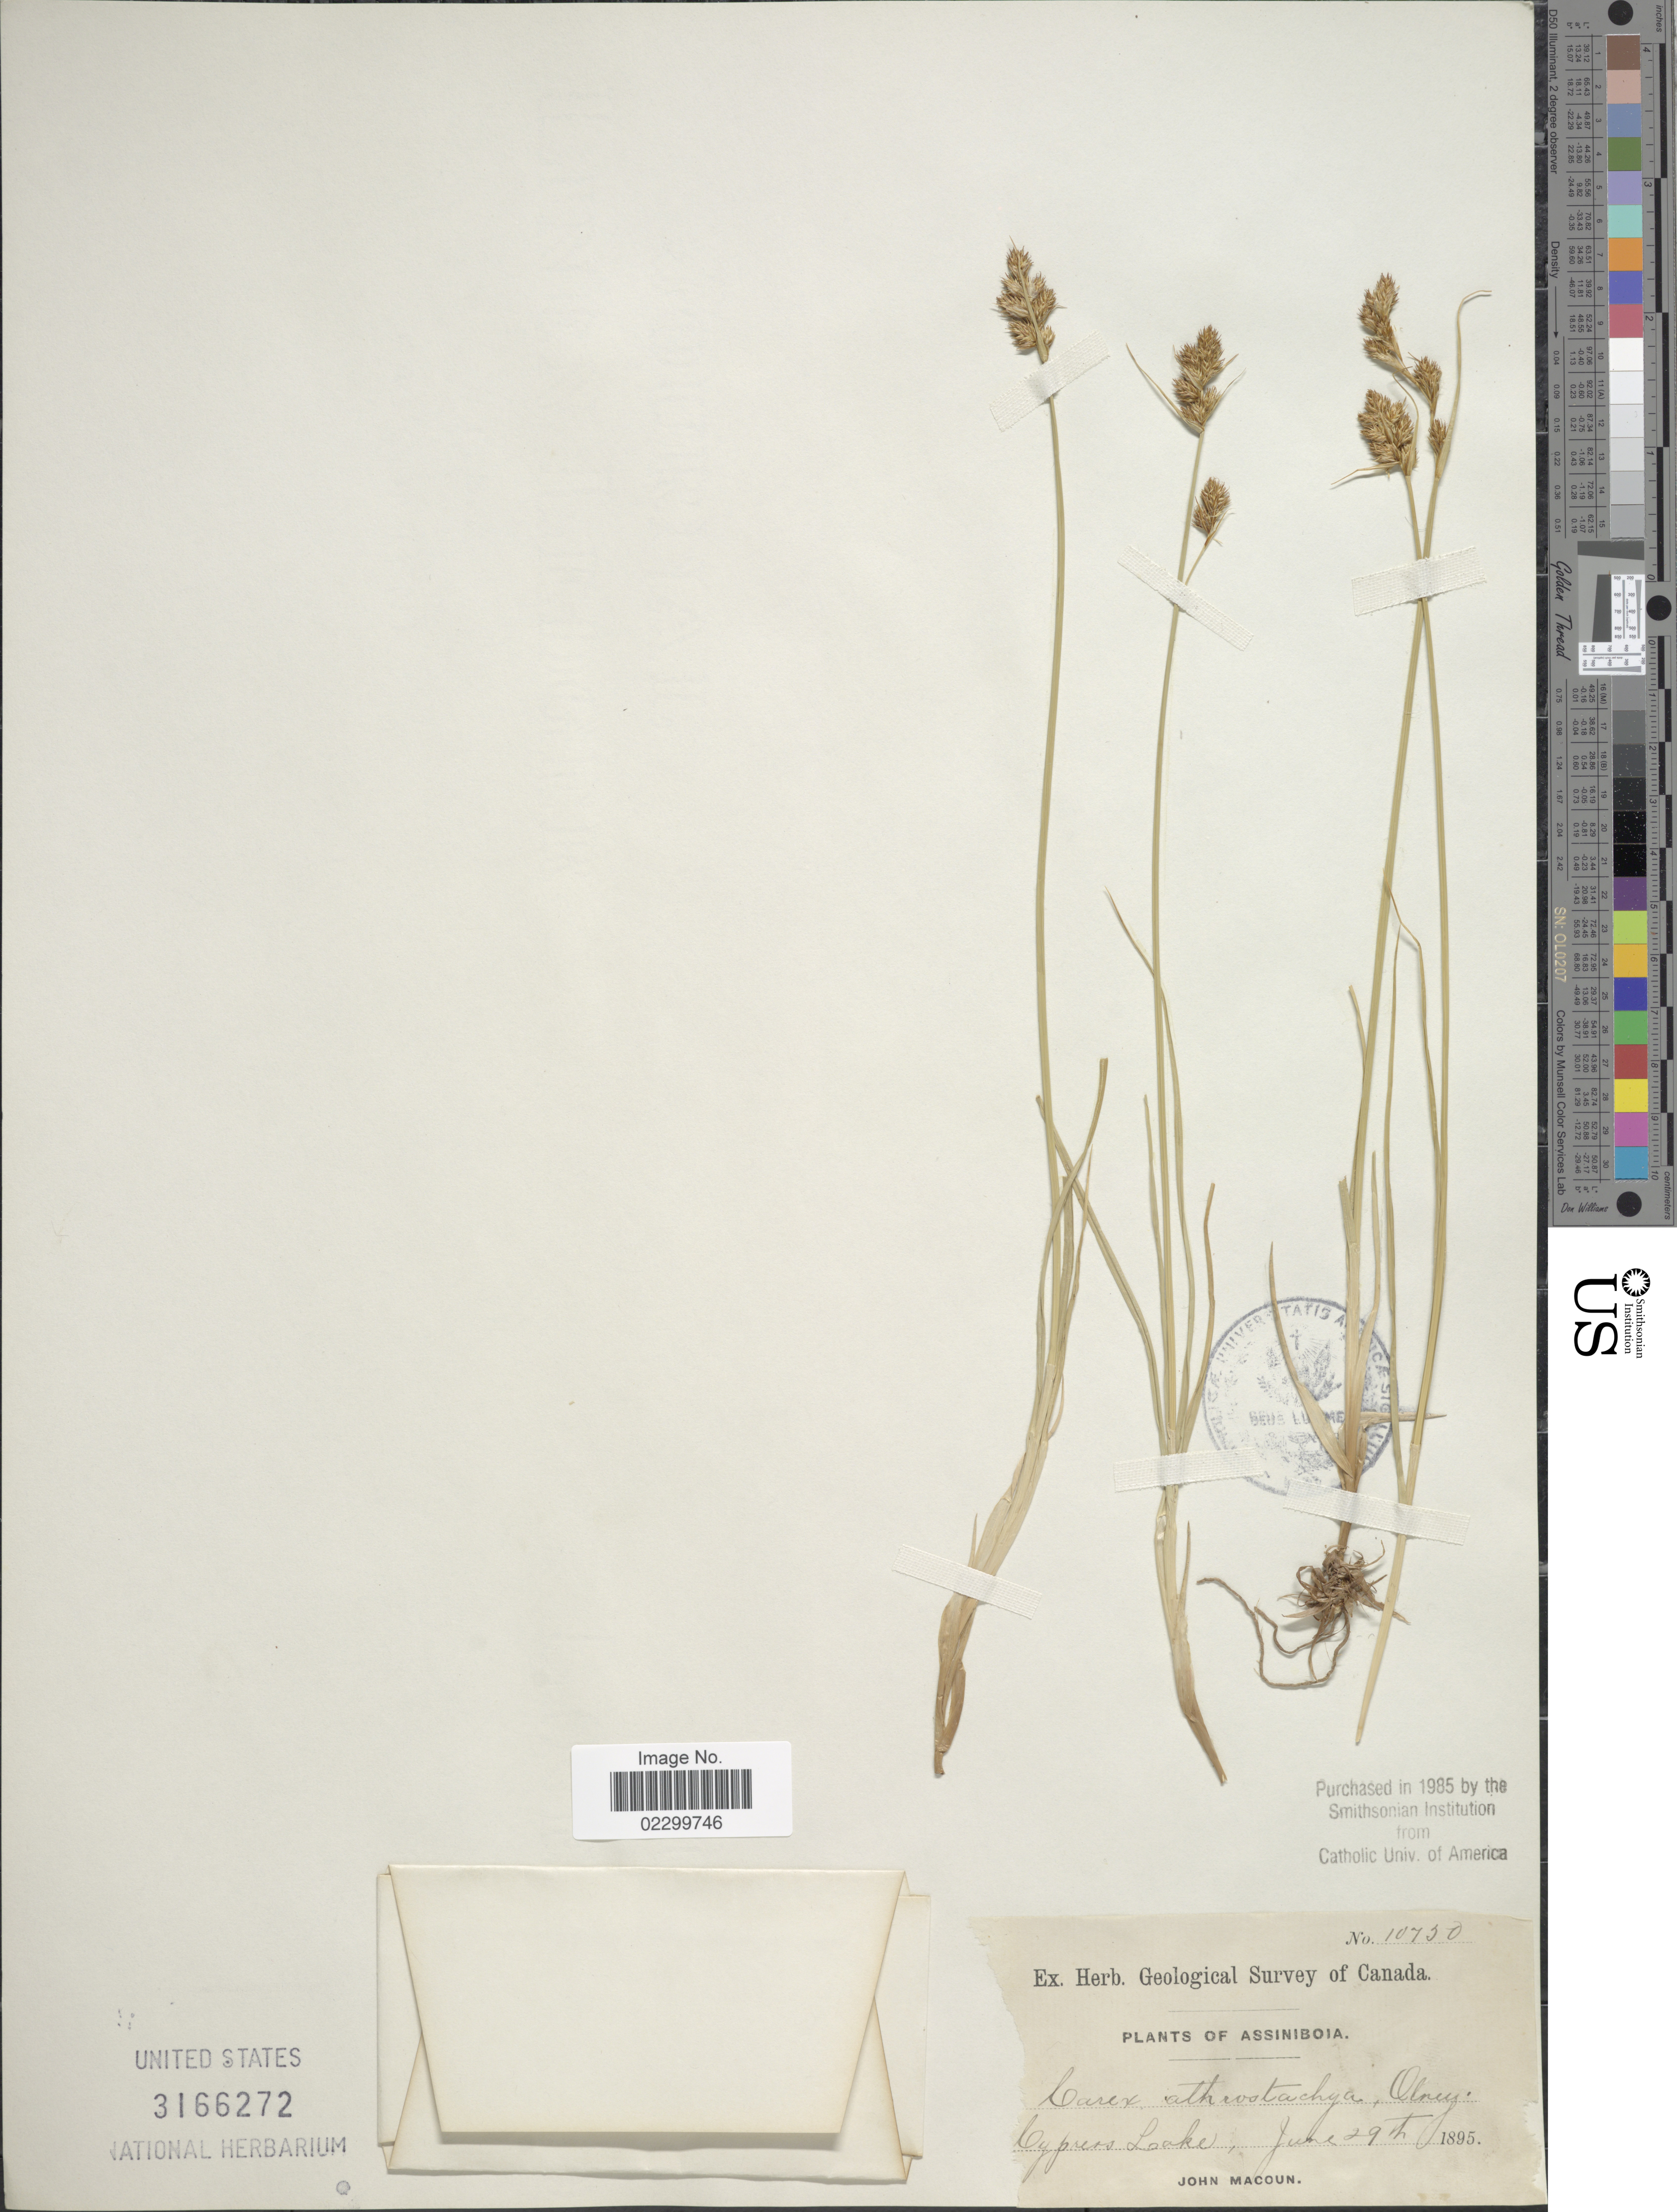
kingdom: Plantae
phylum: Tracheophyta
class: Liliopsida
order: Poales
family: Cyperaceae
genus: Carex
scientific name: Carex athrostachya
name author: Olney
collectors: J. Macoun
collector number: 10750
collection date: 1895-06-29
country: Canada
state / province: Saskatchewan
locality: Assiniboia, Cypress Lake.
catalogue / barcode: US 3166272